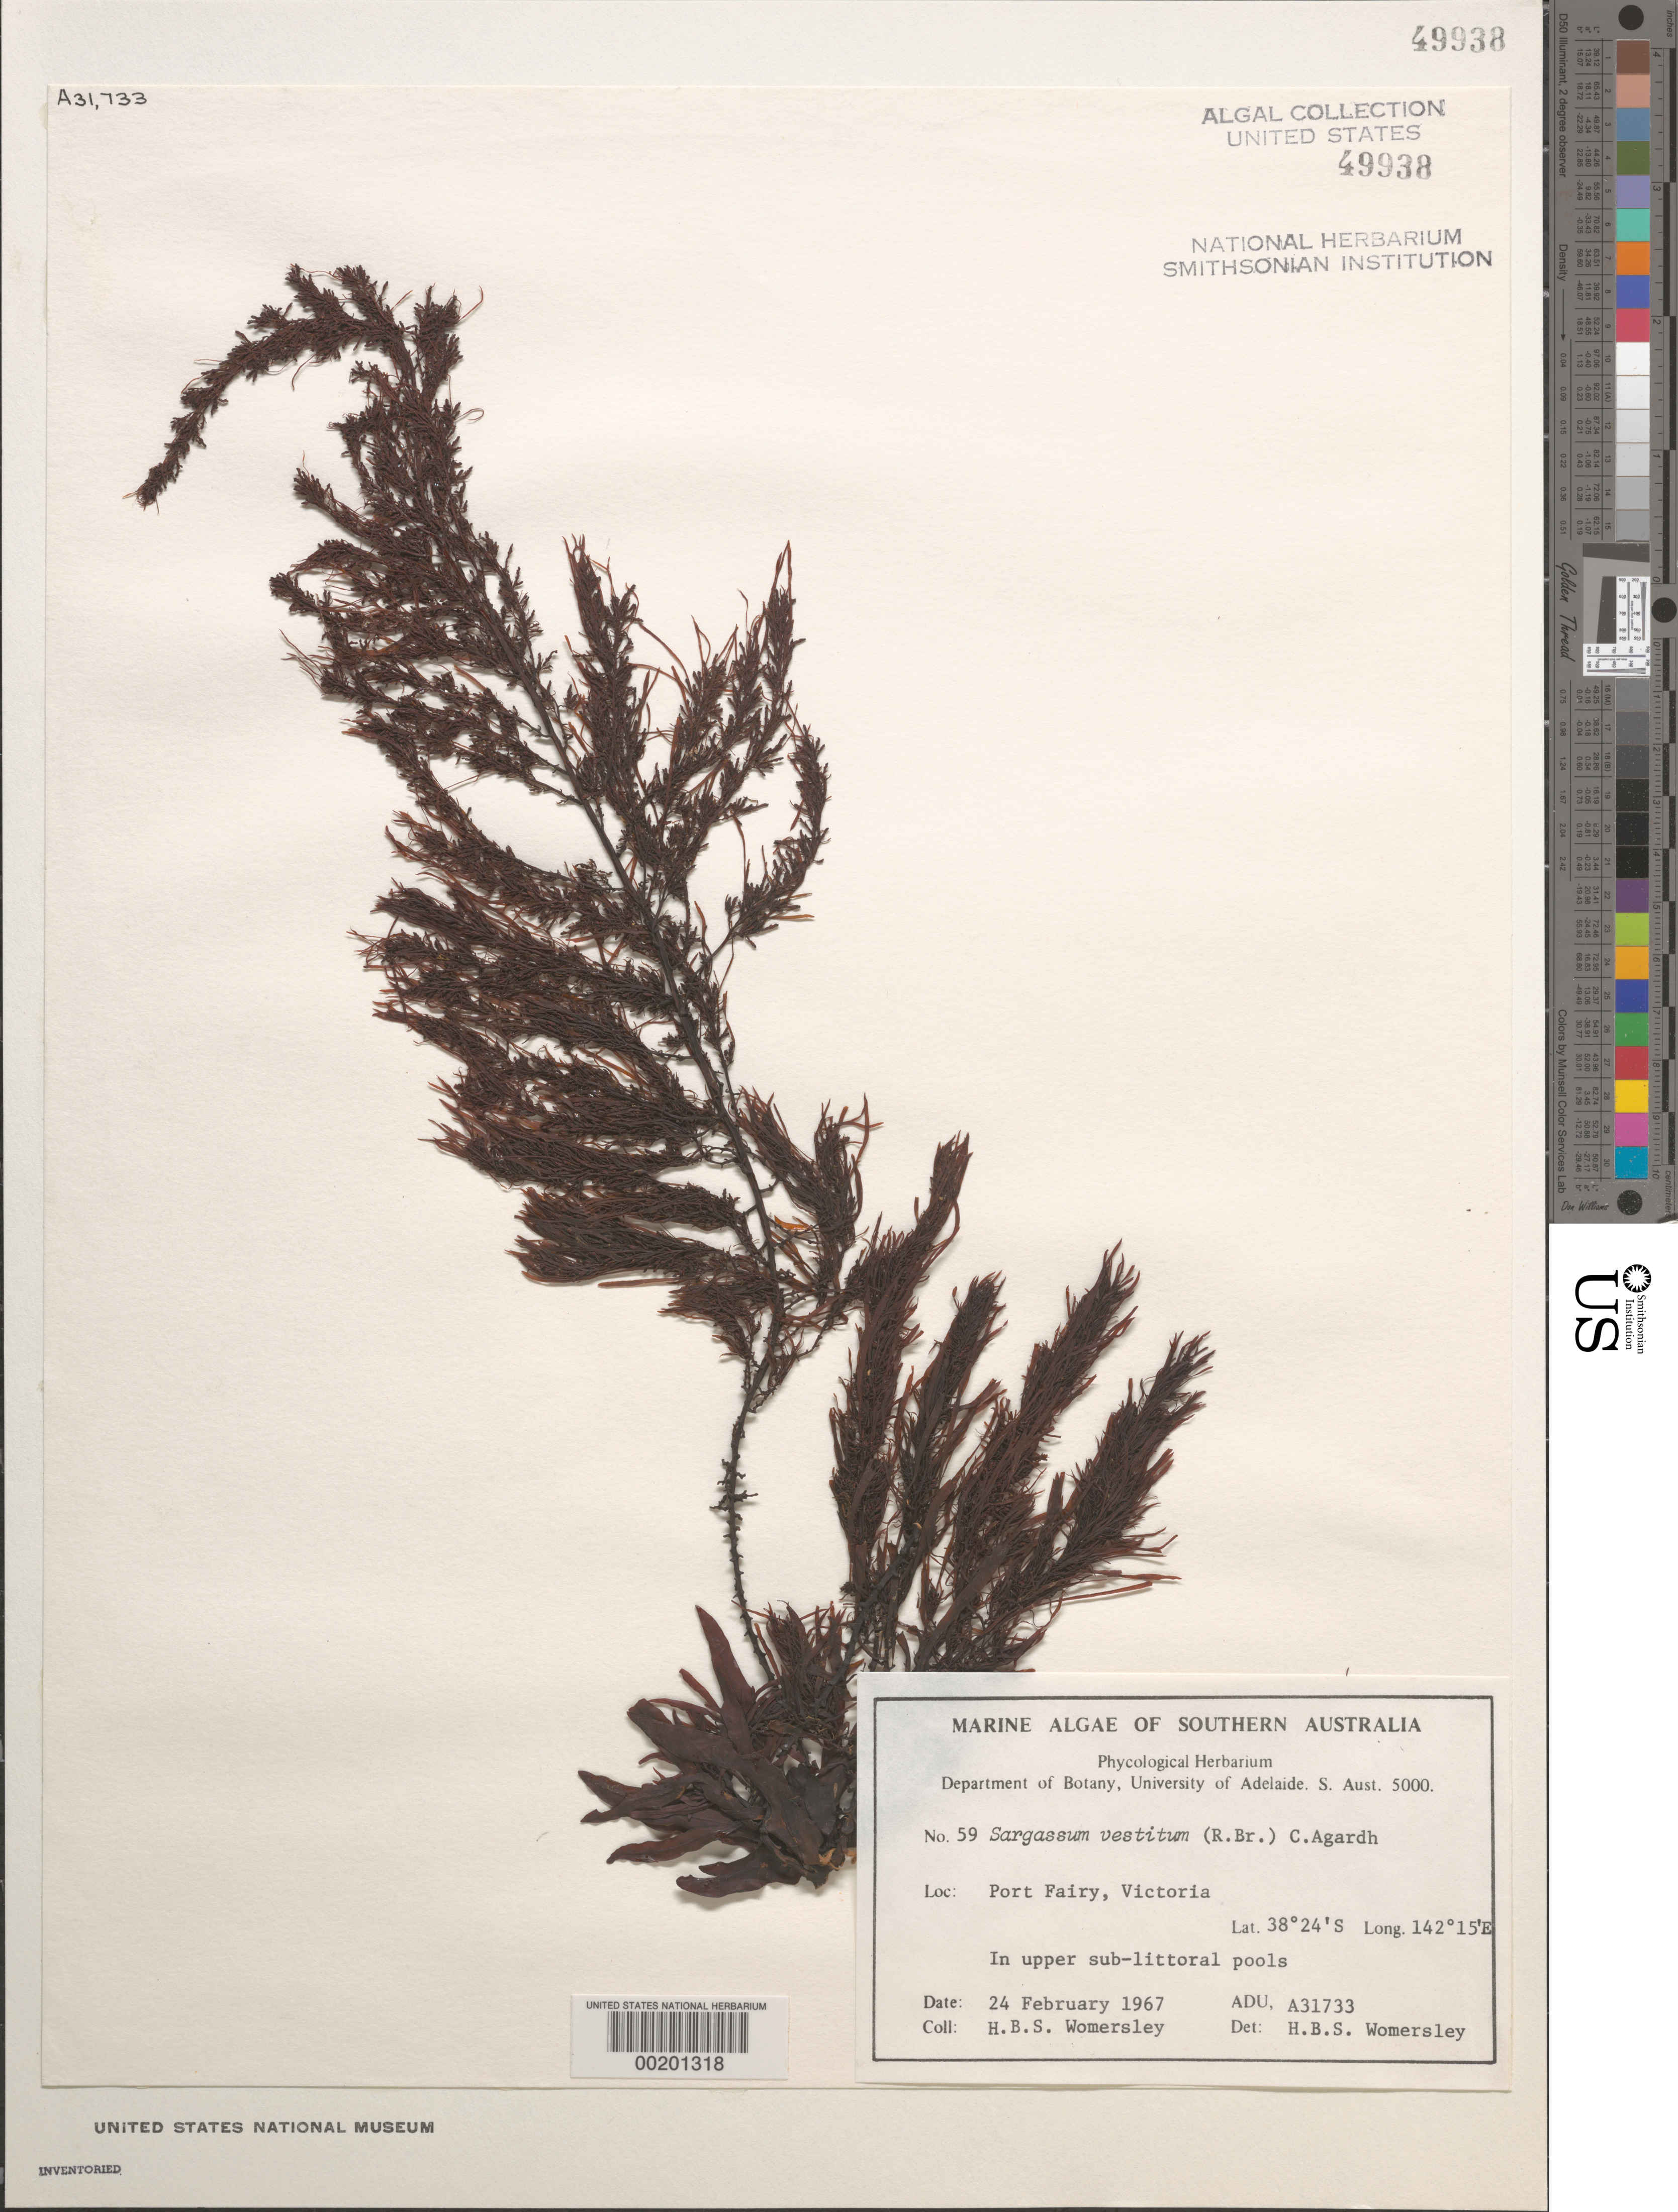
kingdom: Chromista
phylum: Ochrophyta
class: Phaeophyceae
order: Fucales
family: Sargassaceae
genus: Sargassum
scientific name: Sargassum vestitum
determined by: Womersley, H. B. S.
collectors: H. B. S. Womersley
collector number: ADU A31733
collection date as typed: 24 Feb 1967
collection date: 1967-02-24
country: Australia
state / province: Victoria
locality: Port fairy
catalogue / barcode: US 49938